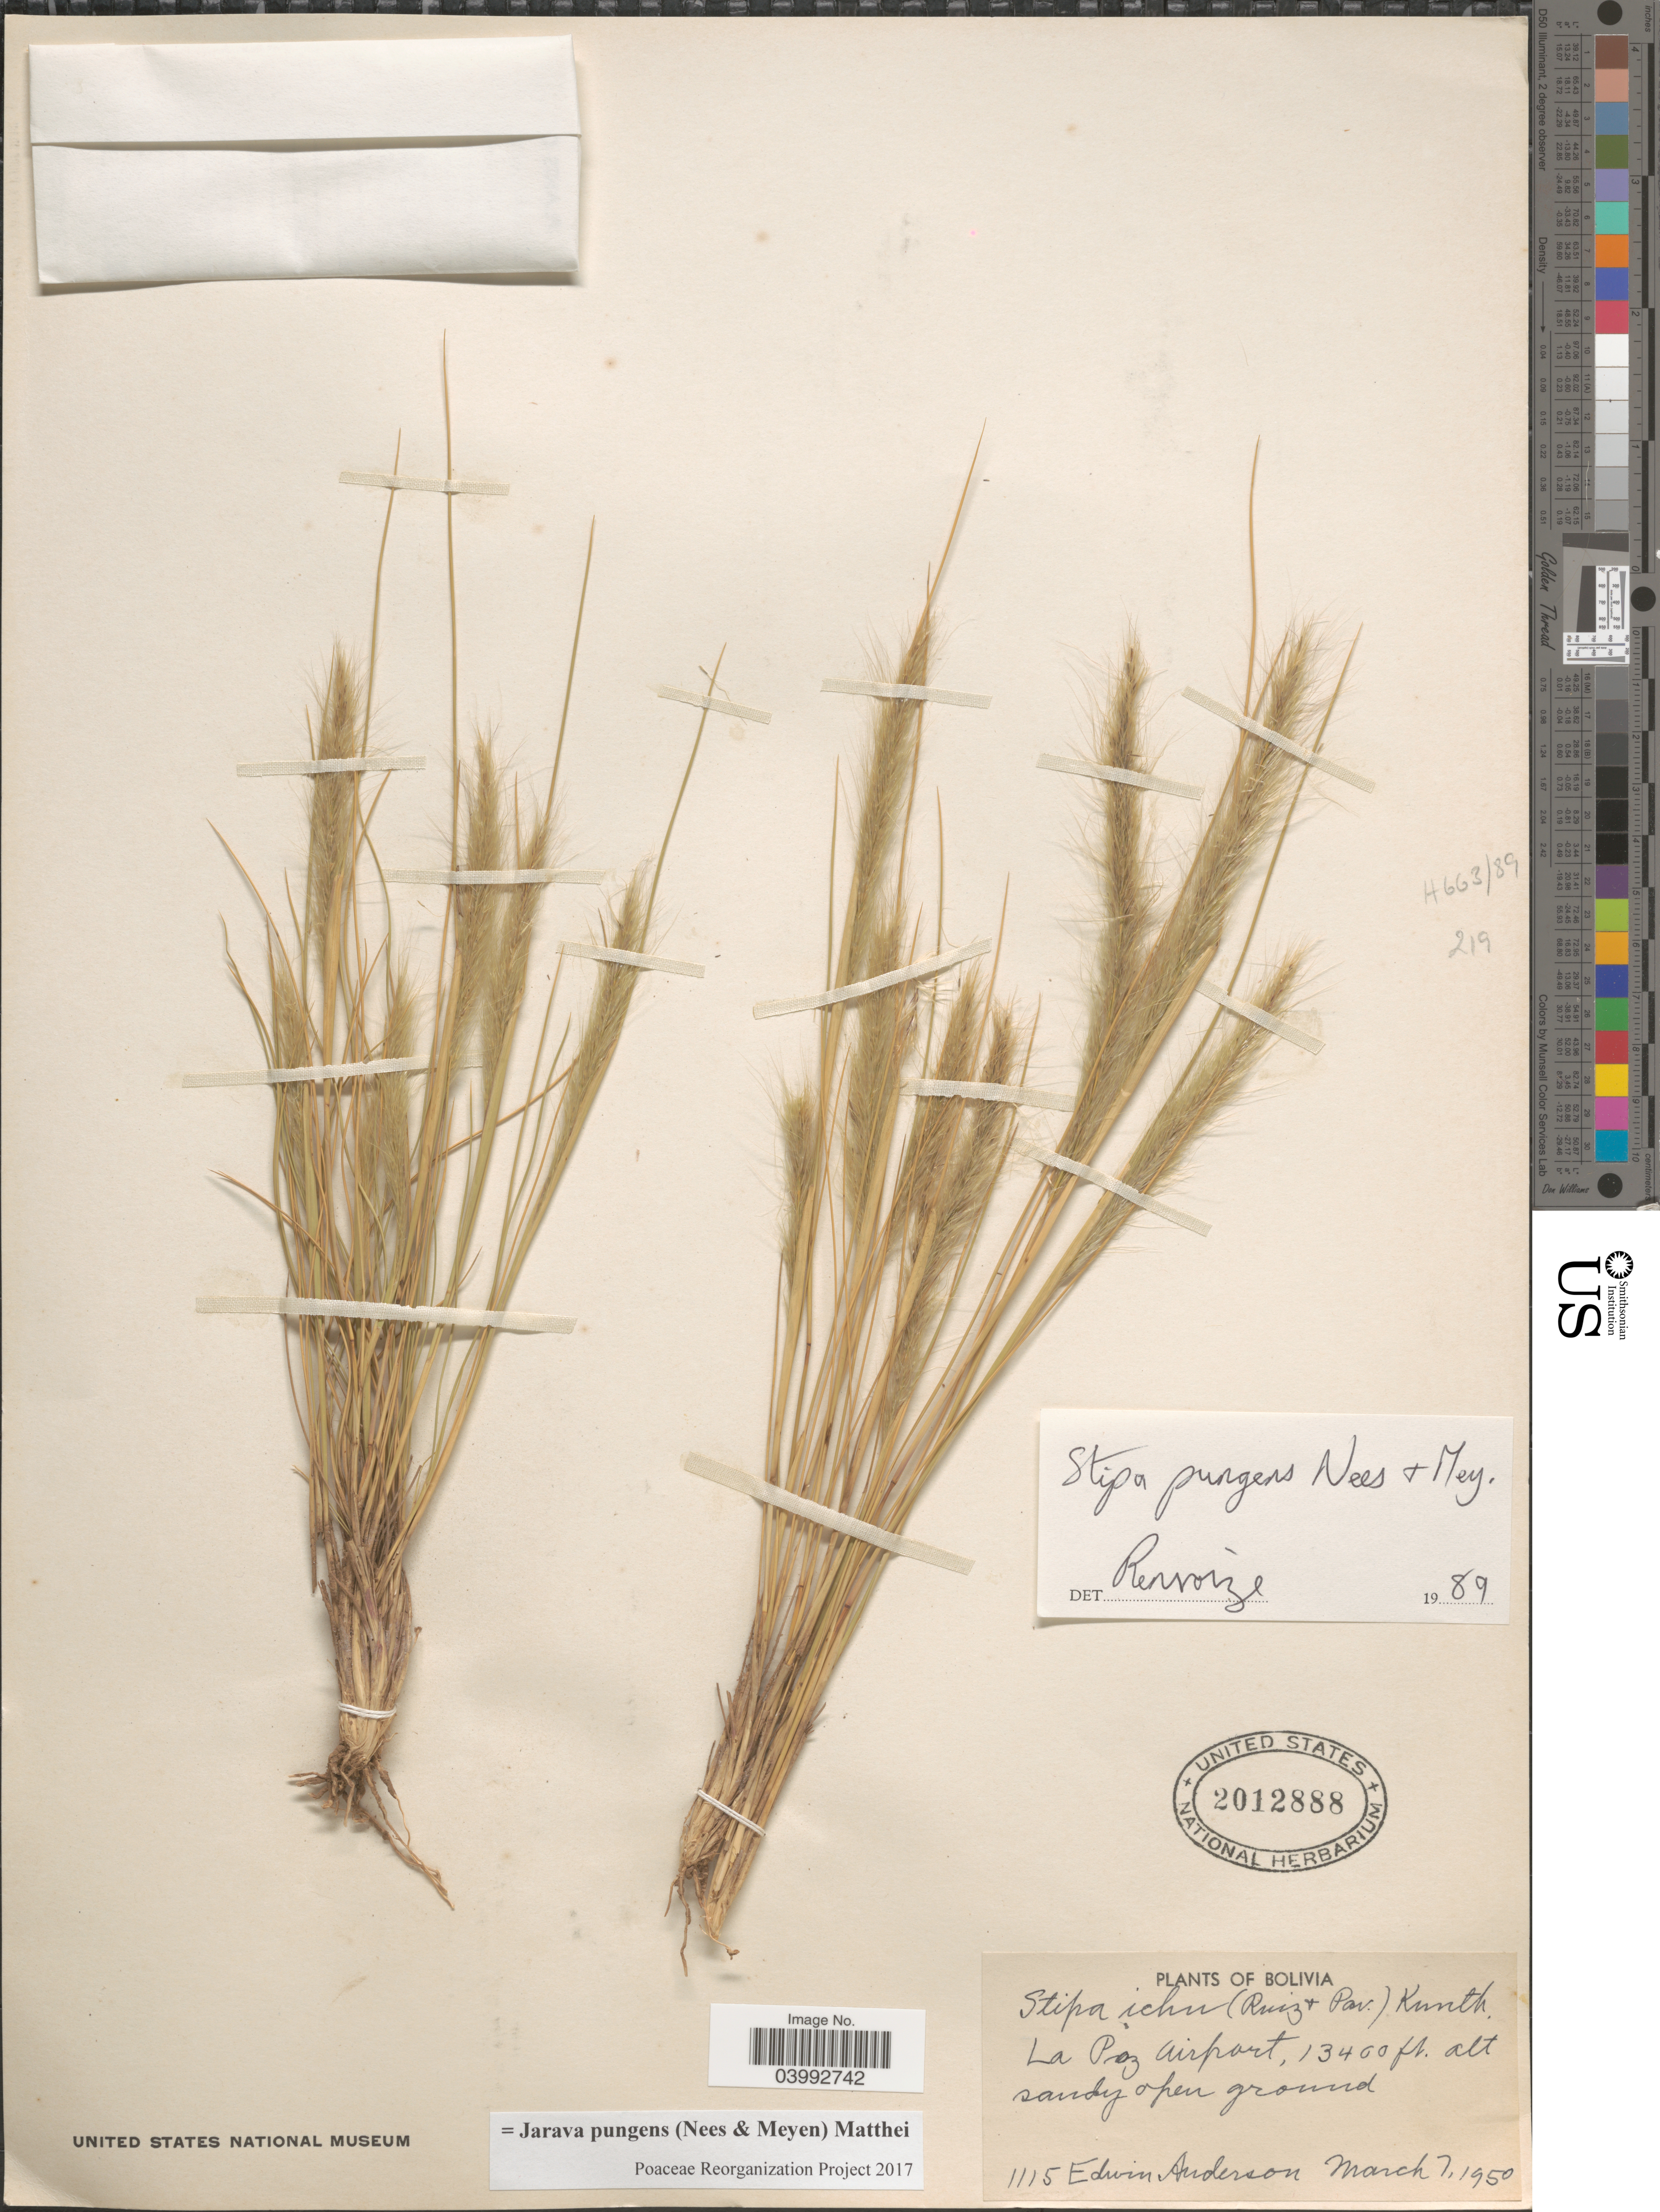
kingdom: Plantae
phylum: Tracheophyta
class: Liliopsida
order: Poales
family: Poaceae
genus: Jarava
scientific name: Jarava pungens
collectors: E. Anderson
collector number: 1115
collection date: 1950-03-07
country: Bolivia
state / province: La Paz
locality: La Paz Airport, sandy open ground.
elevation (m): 4084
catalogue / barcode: US 2012888